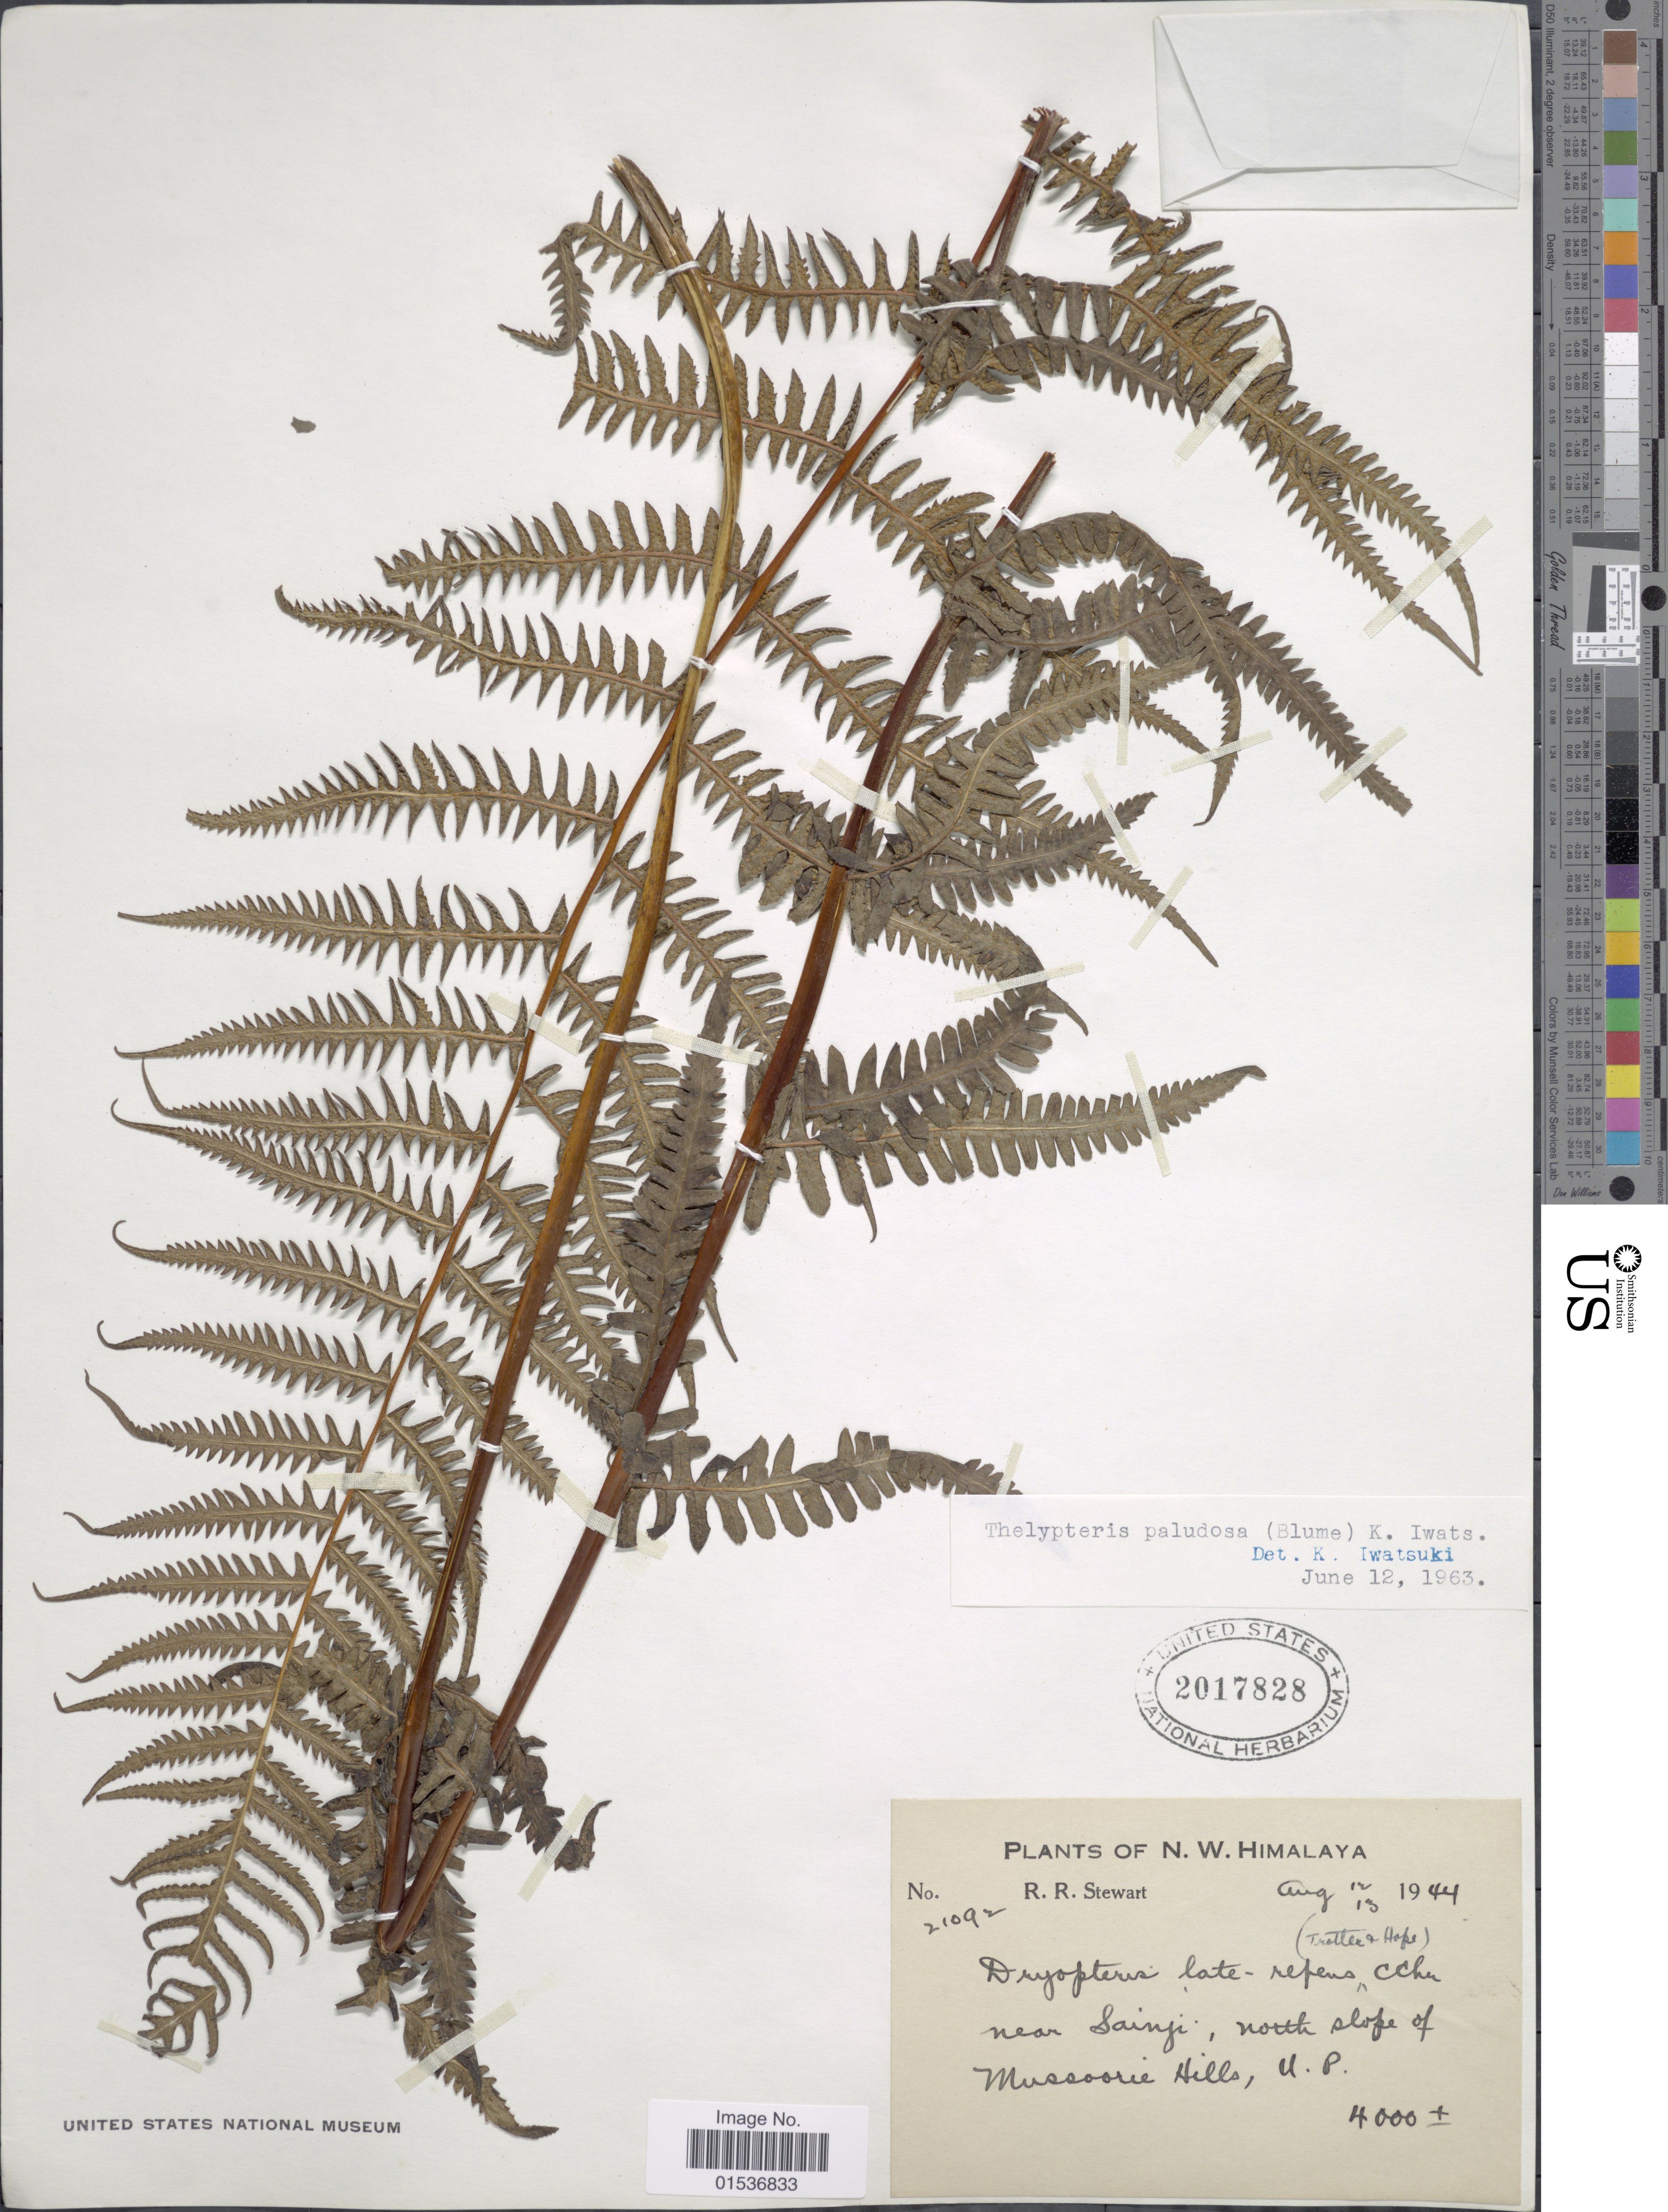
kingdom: Plantae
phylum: Tracheophyta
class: Polypodiopsida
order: Polypodiales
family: Thelypteridaceae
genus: Pseudophegopteris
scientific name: Pseudophegopteris pyrrhorachis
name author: (Kunze) Ching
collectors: R. R. Stewart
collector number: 21092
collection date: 1944-08-12/1944-08-13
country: India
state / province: Uttar Pradesh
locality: N.W. Himalaya, near Sainji, north slope of Mussoorie Hills, U.P.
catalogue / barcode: US 2017828